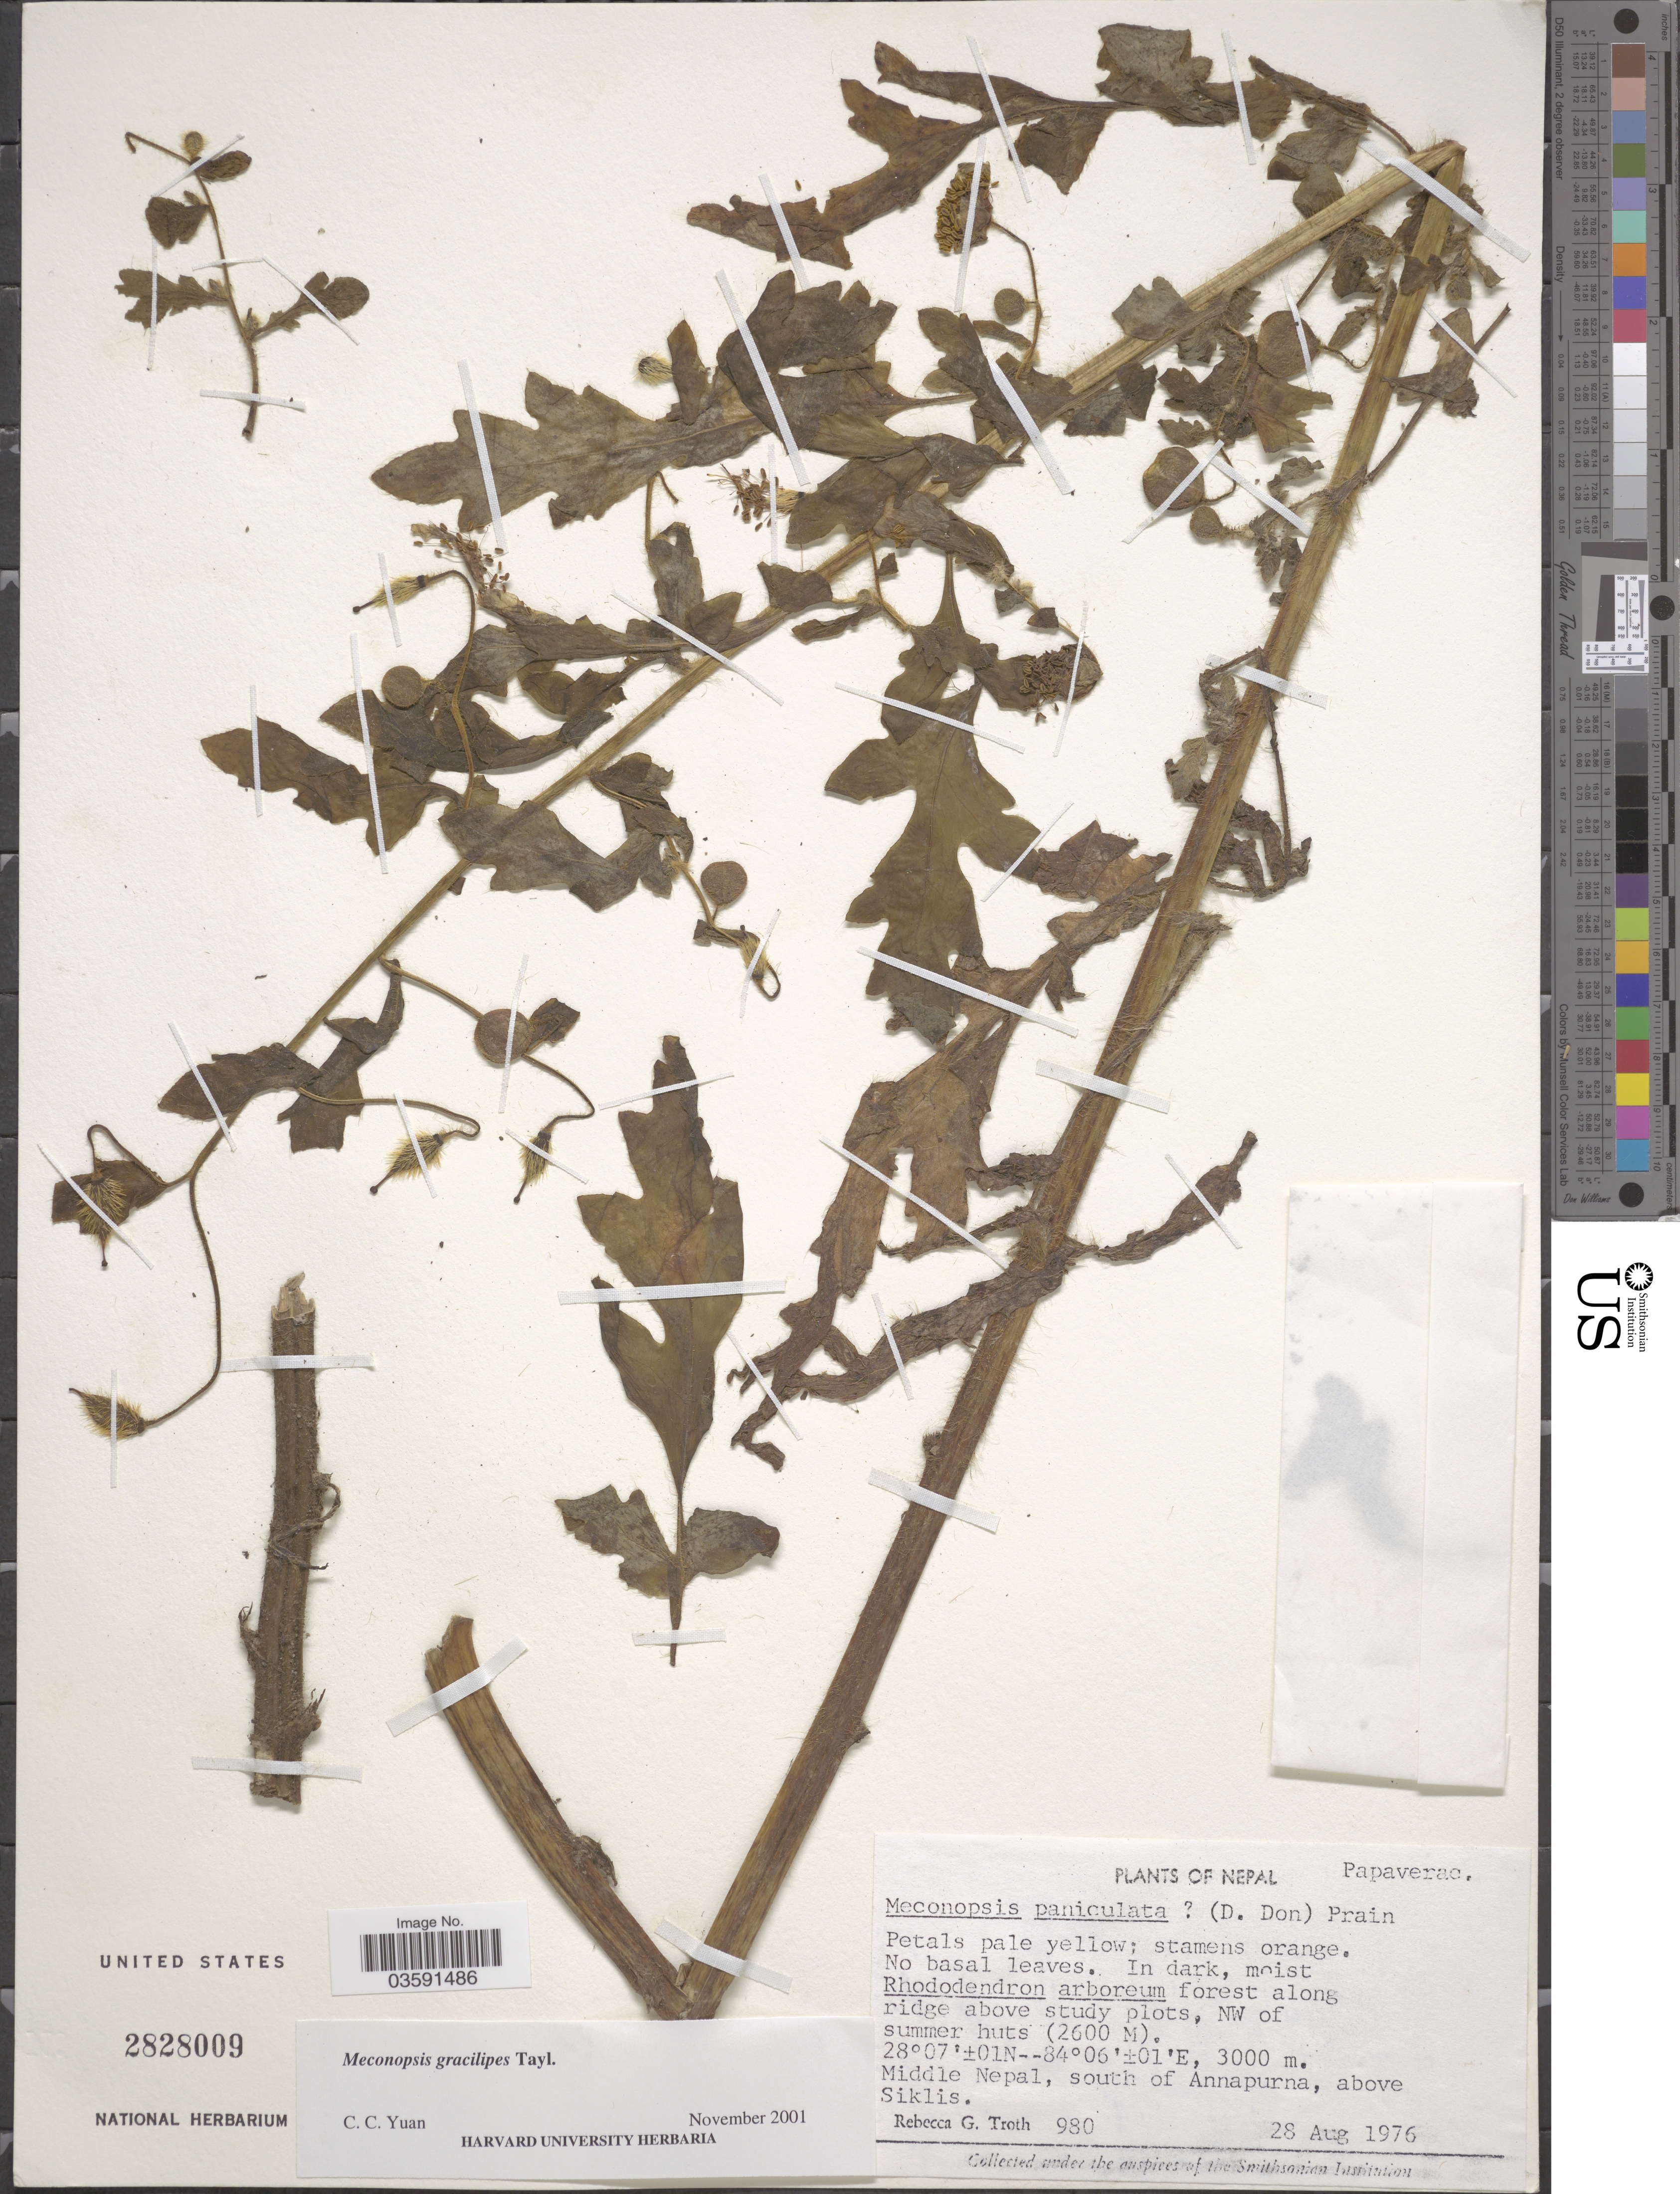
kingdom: Plantae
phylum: Tracheophyta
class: Magnoliopsida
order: Ranunculales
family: Papaveraceae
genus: Meconopsis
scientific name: Meconopsis gracilipes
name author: G. Taylor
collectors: R. Troth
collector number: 980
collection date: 1976-08-28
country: Nepal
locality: NW of summer huts. Middle Nepal, south of Annapurna, above Siklis.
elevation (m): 2600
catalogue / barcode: US 2828009